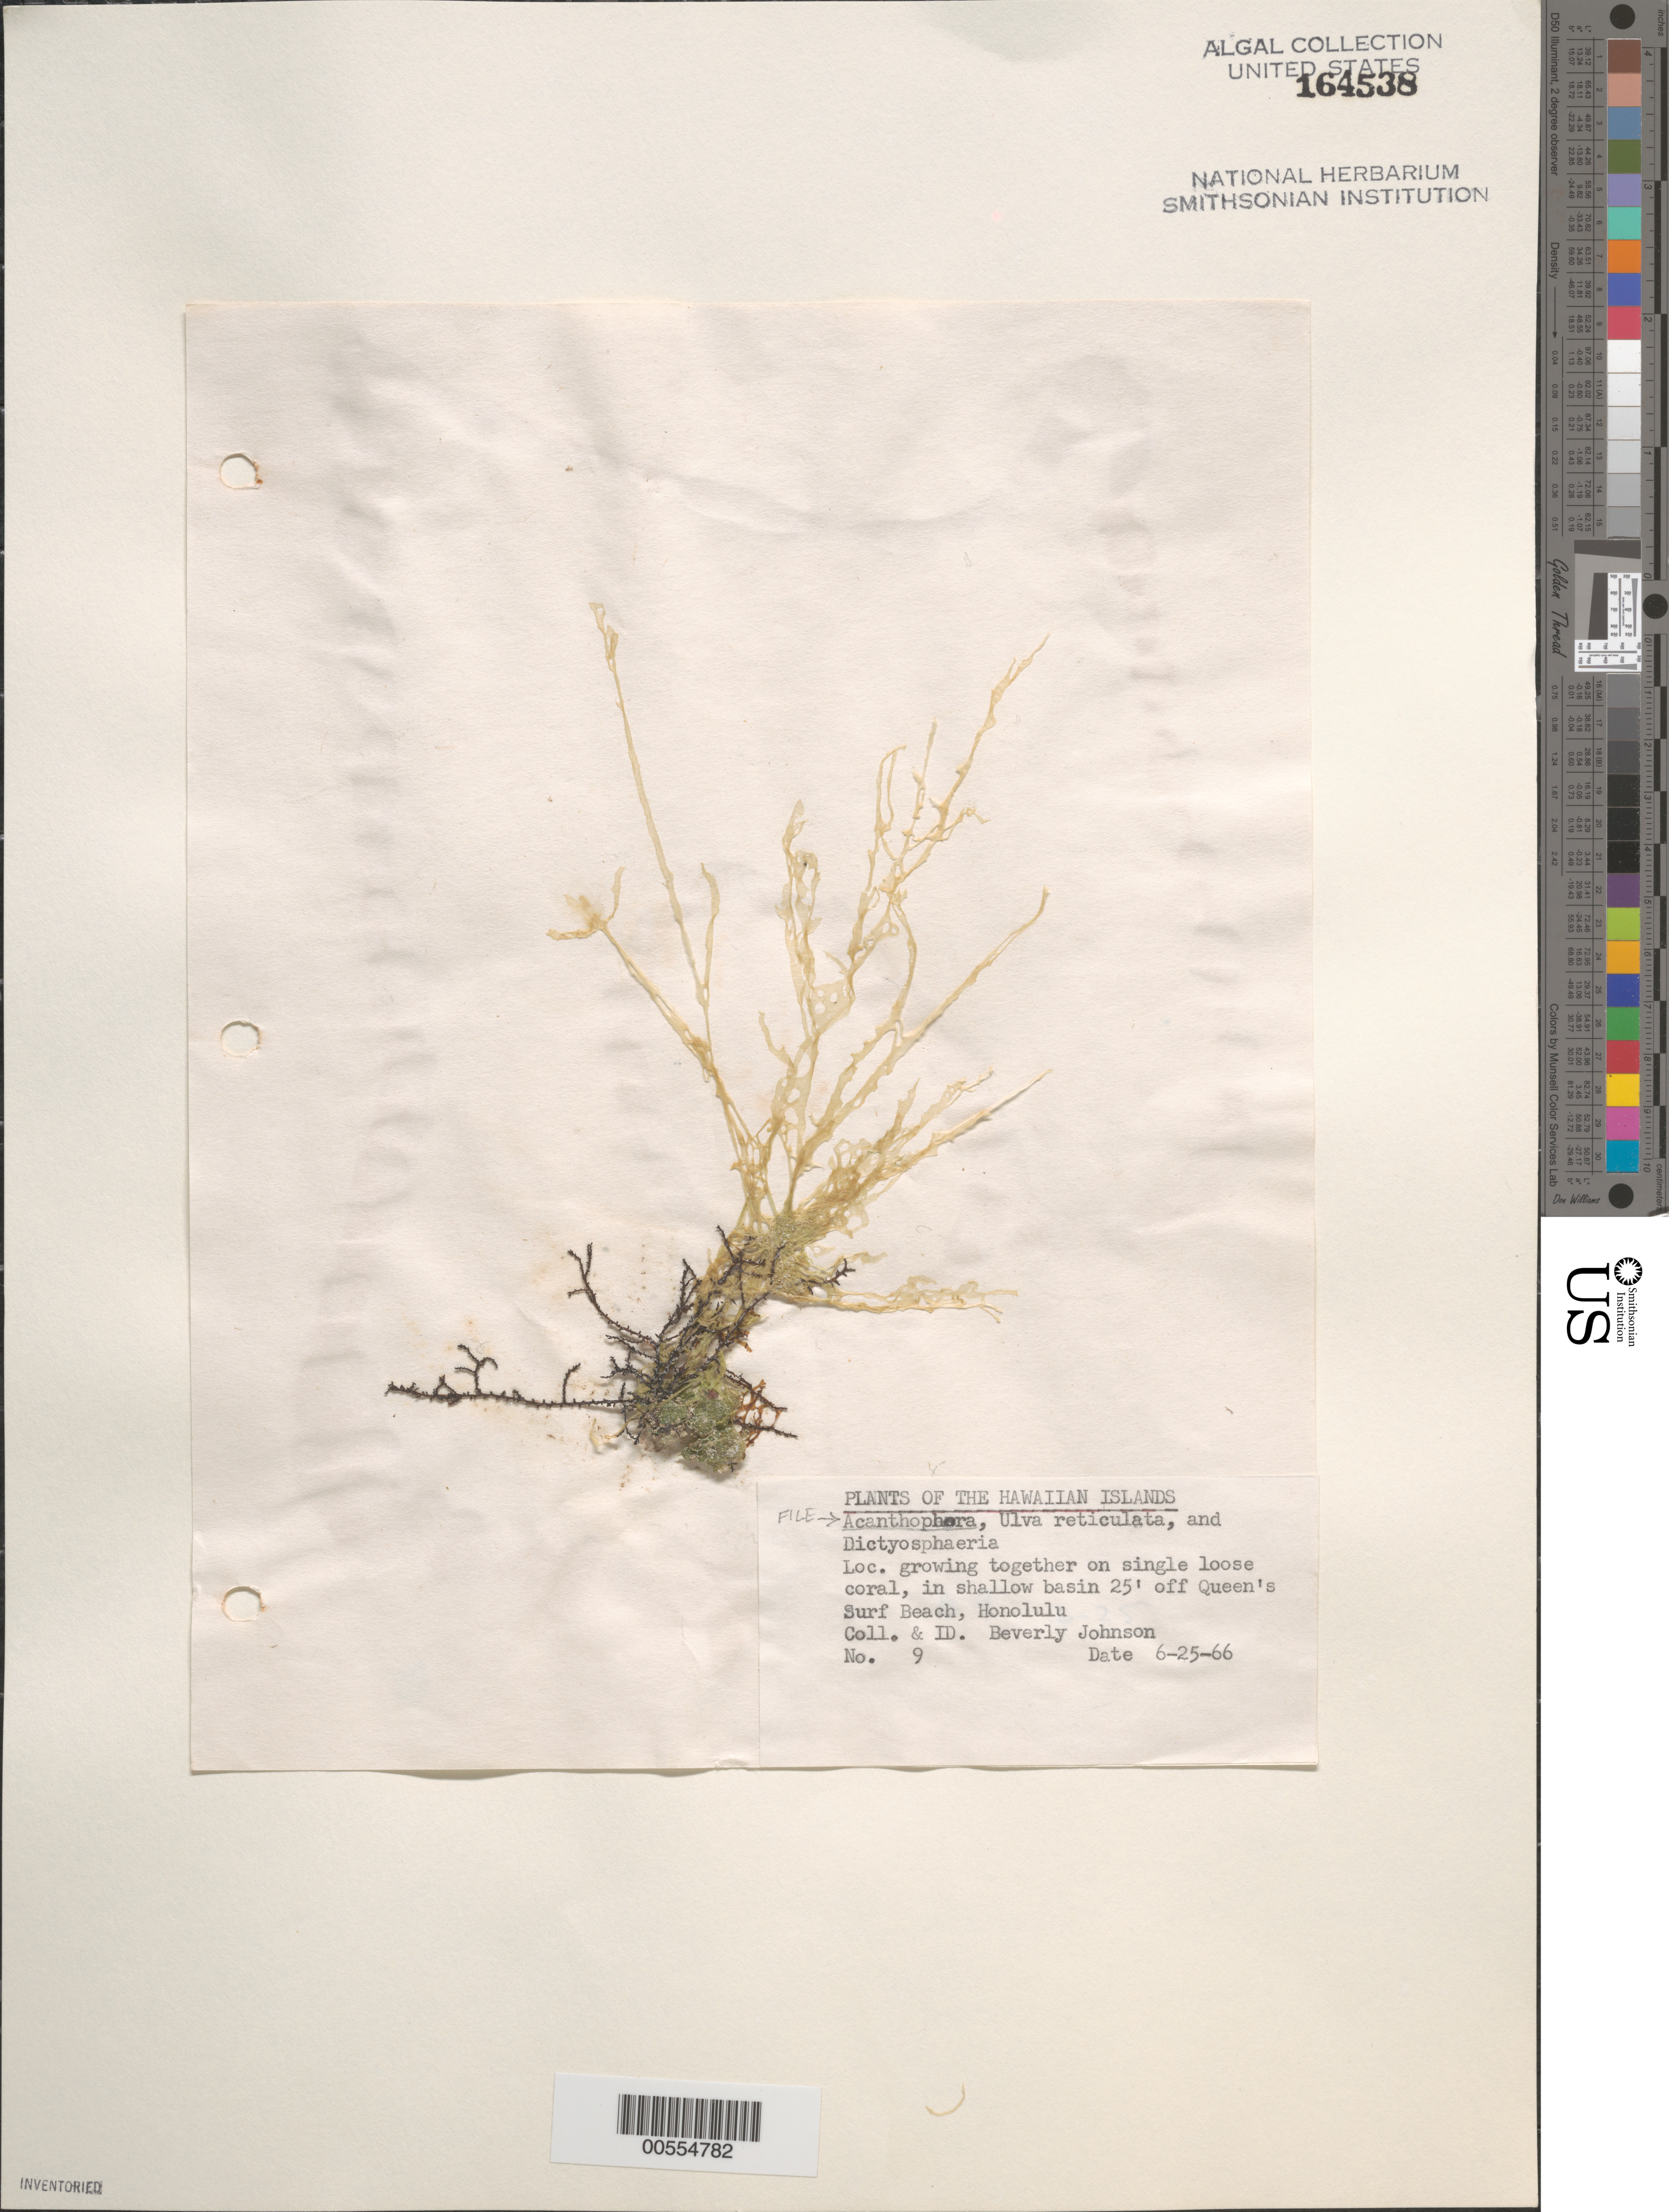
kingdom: Plantae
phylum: Rhodophyta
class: Florideophyceae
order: Ceramiales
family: Rhodomelaceae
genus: Acanthophora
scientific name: Acanthophora sp.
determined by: Johnson, Beverly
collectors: B. Johnson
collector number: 9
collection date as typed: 25 Jun 1966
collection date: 1966-06-25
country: United States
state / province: Hawaii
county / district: Honolulu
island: Oahu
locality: Honolulu, off Queens Surf Beach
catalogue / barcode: US 164538